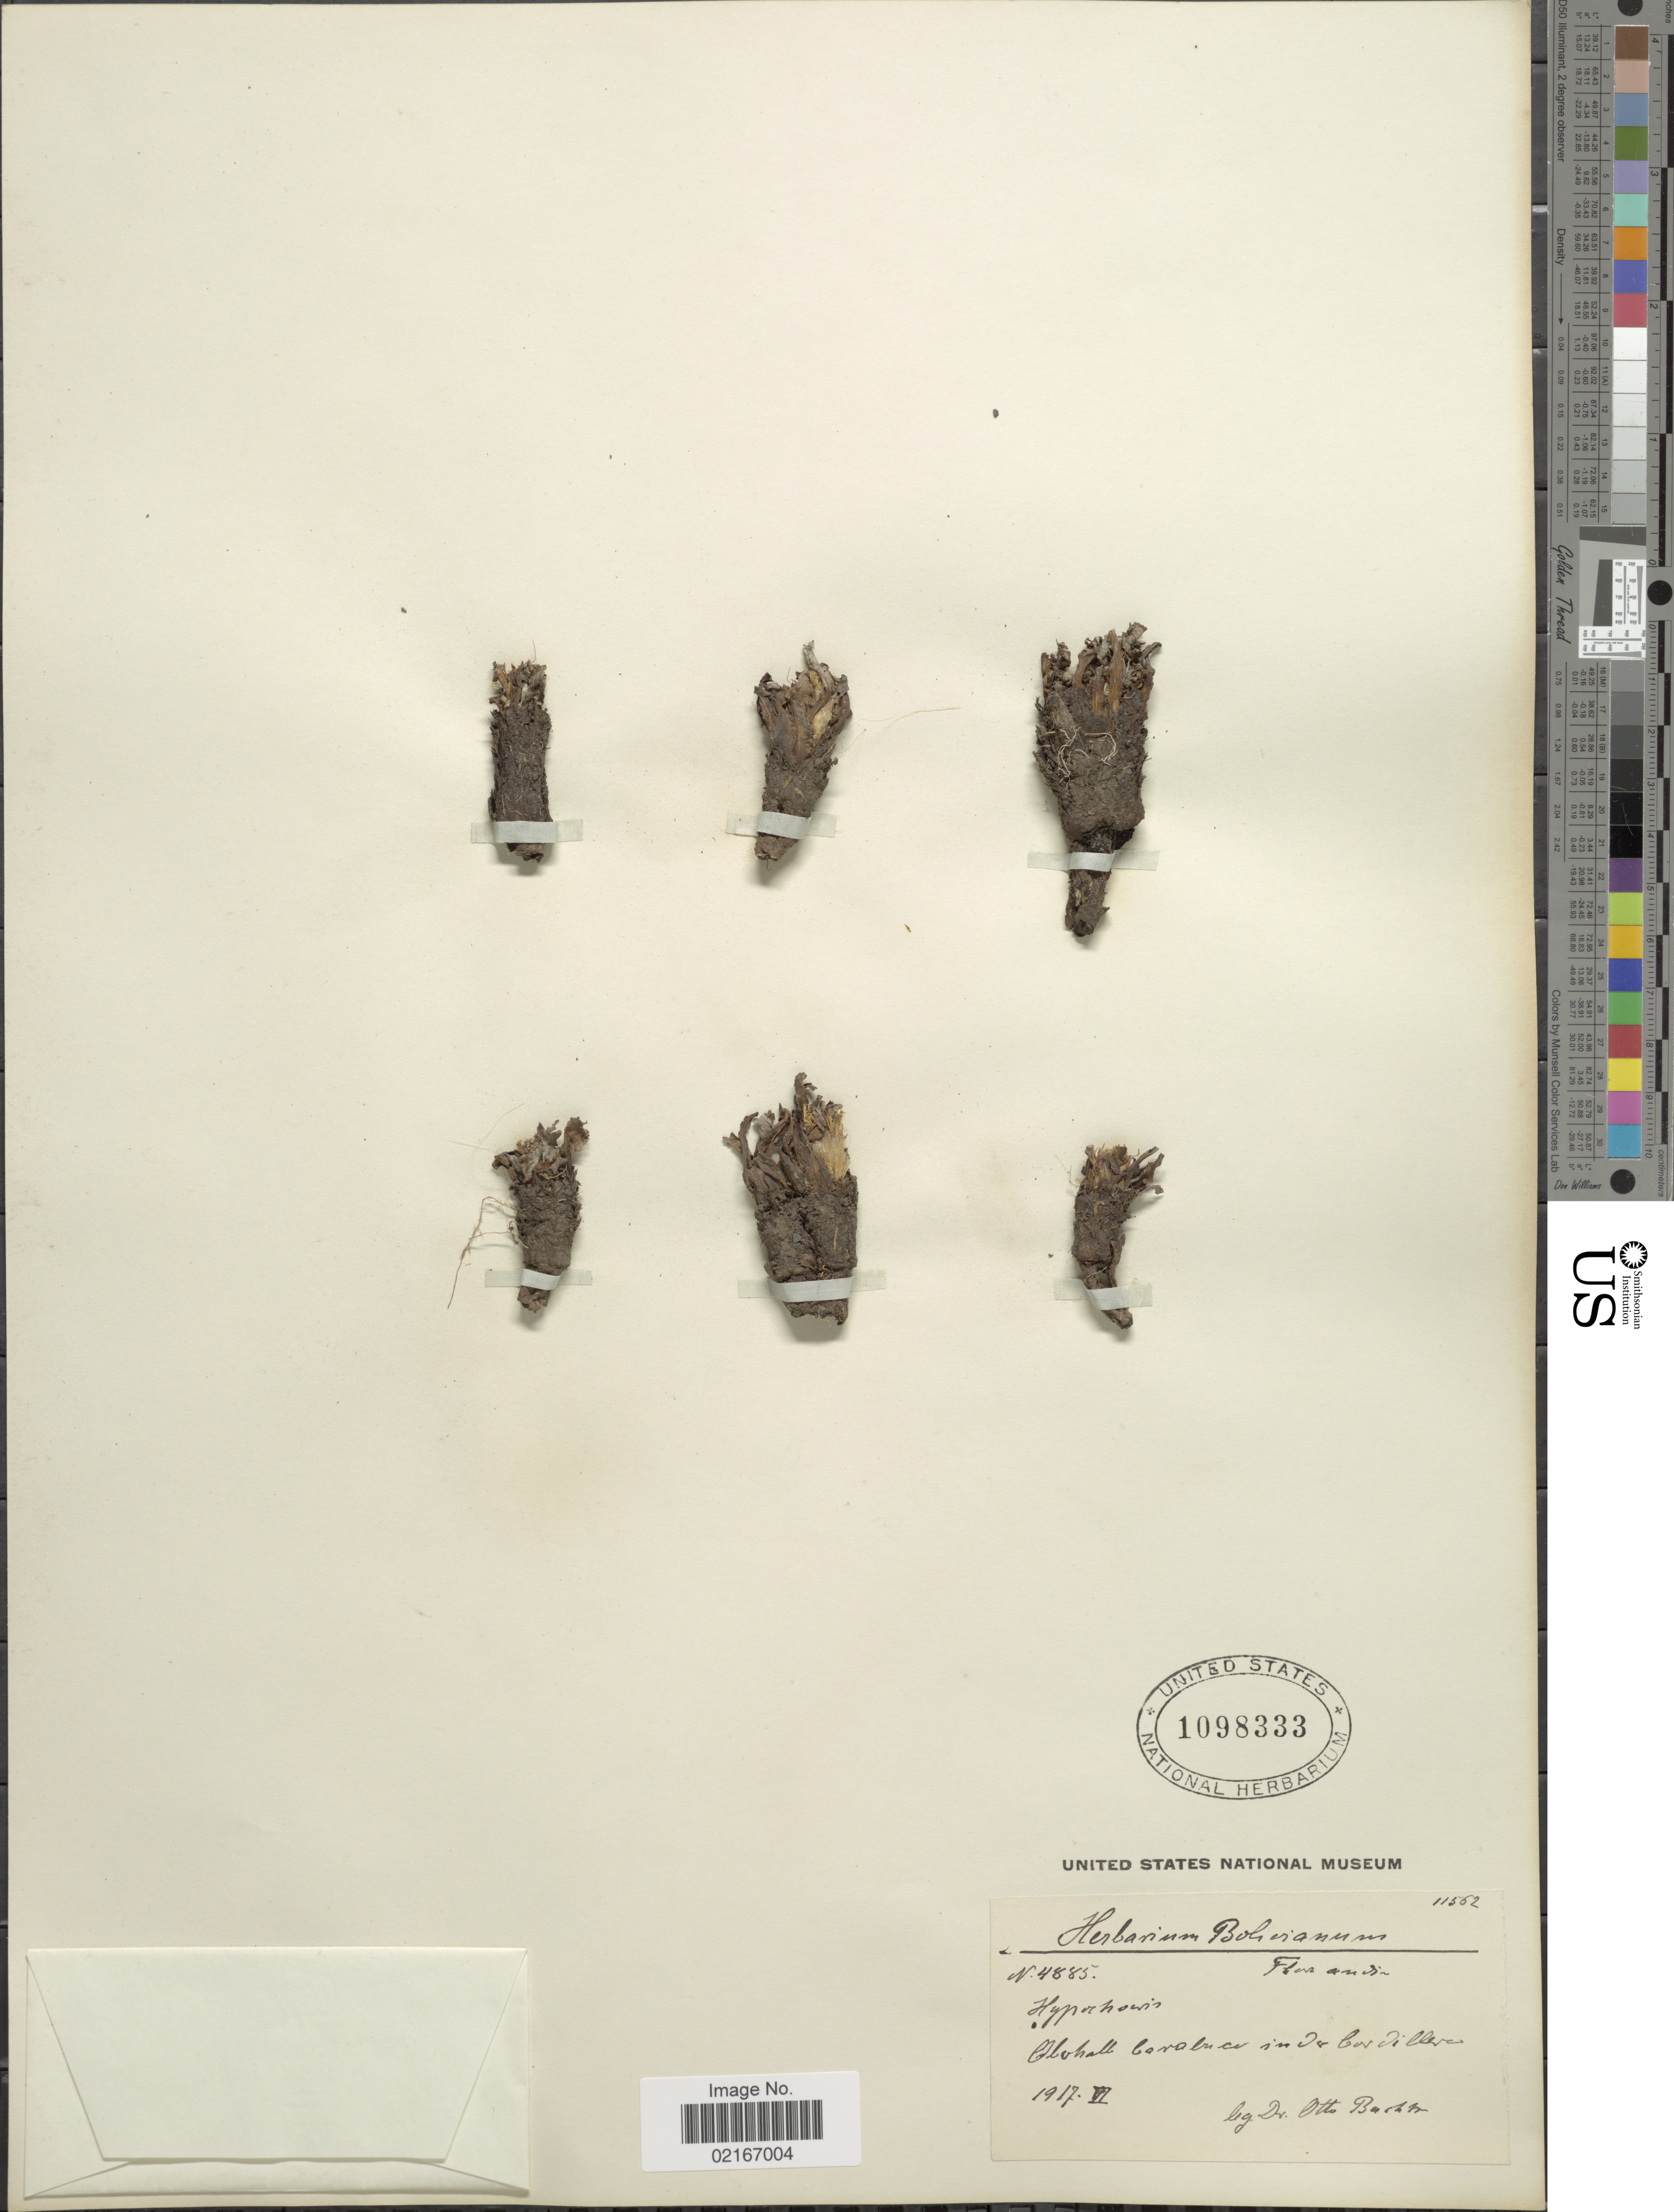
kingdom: Plantae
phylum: Tracheophyta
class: Magnoliopsida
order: Asterales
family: Asteraceae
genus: Hypochaeris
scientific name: Hypochaeris sp.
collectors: O. Buchtien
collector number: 4885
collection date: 1917-06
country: Bolivia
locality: Chlohall, Cerocru in Dp. Cordillera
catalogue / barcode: US 1098333